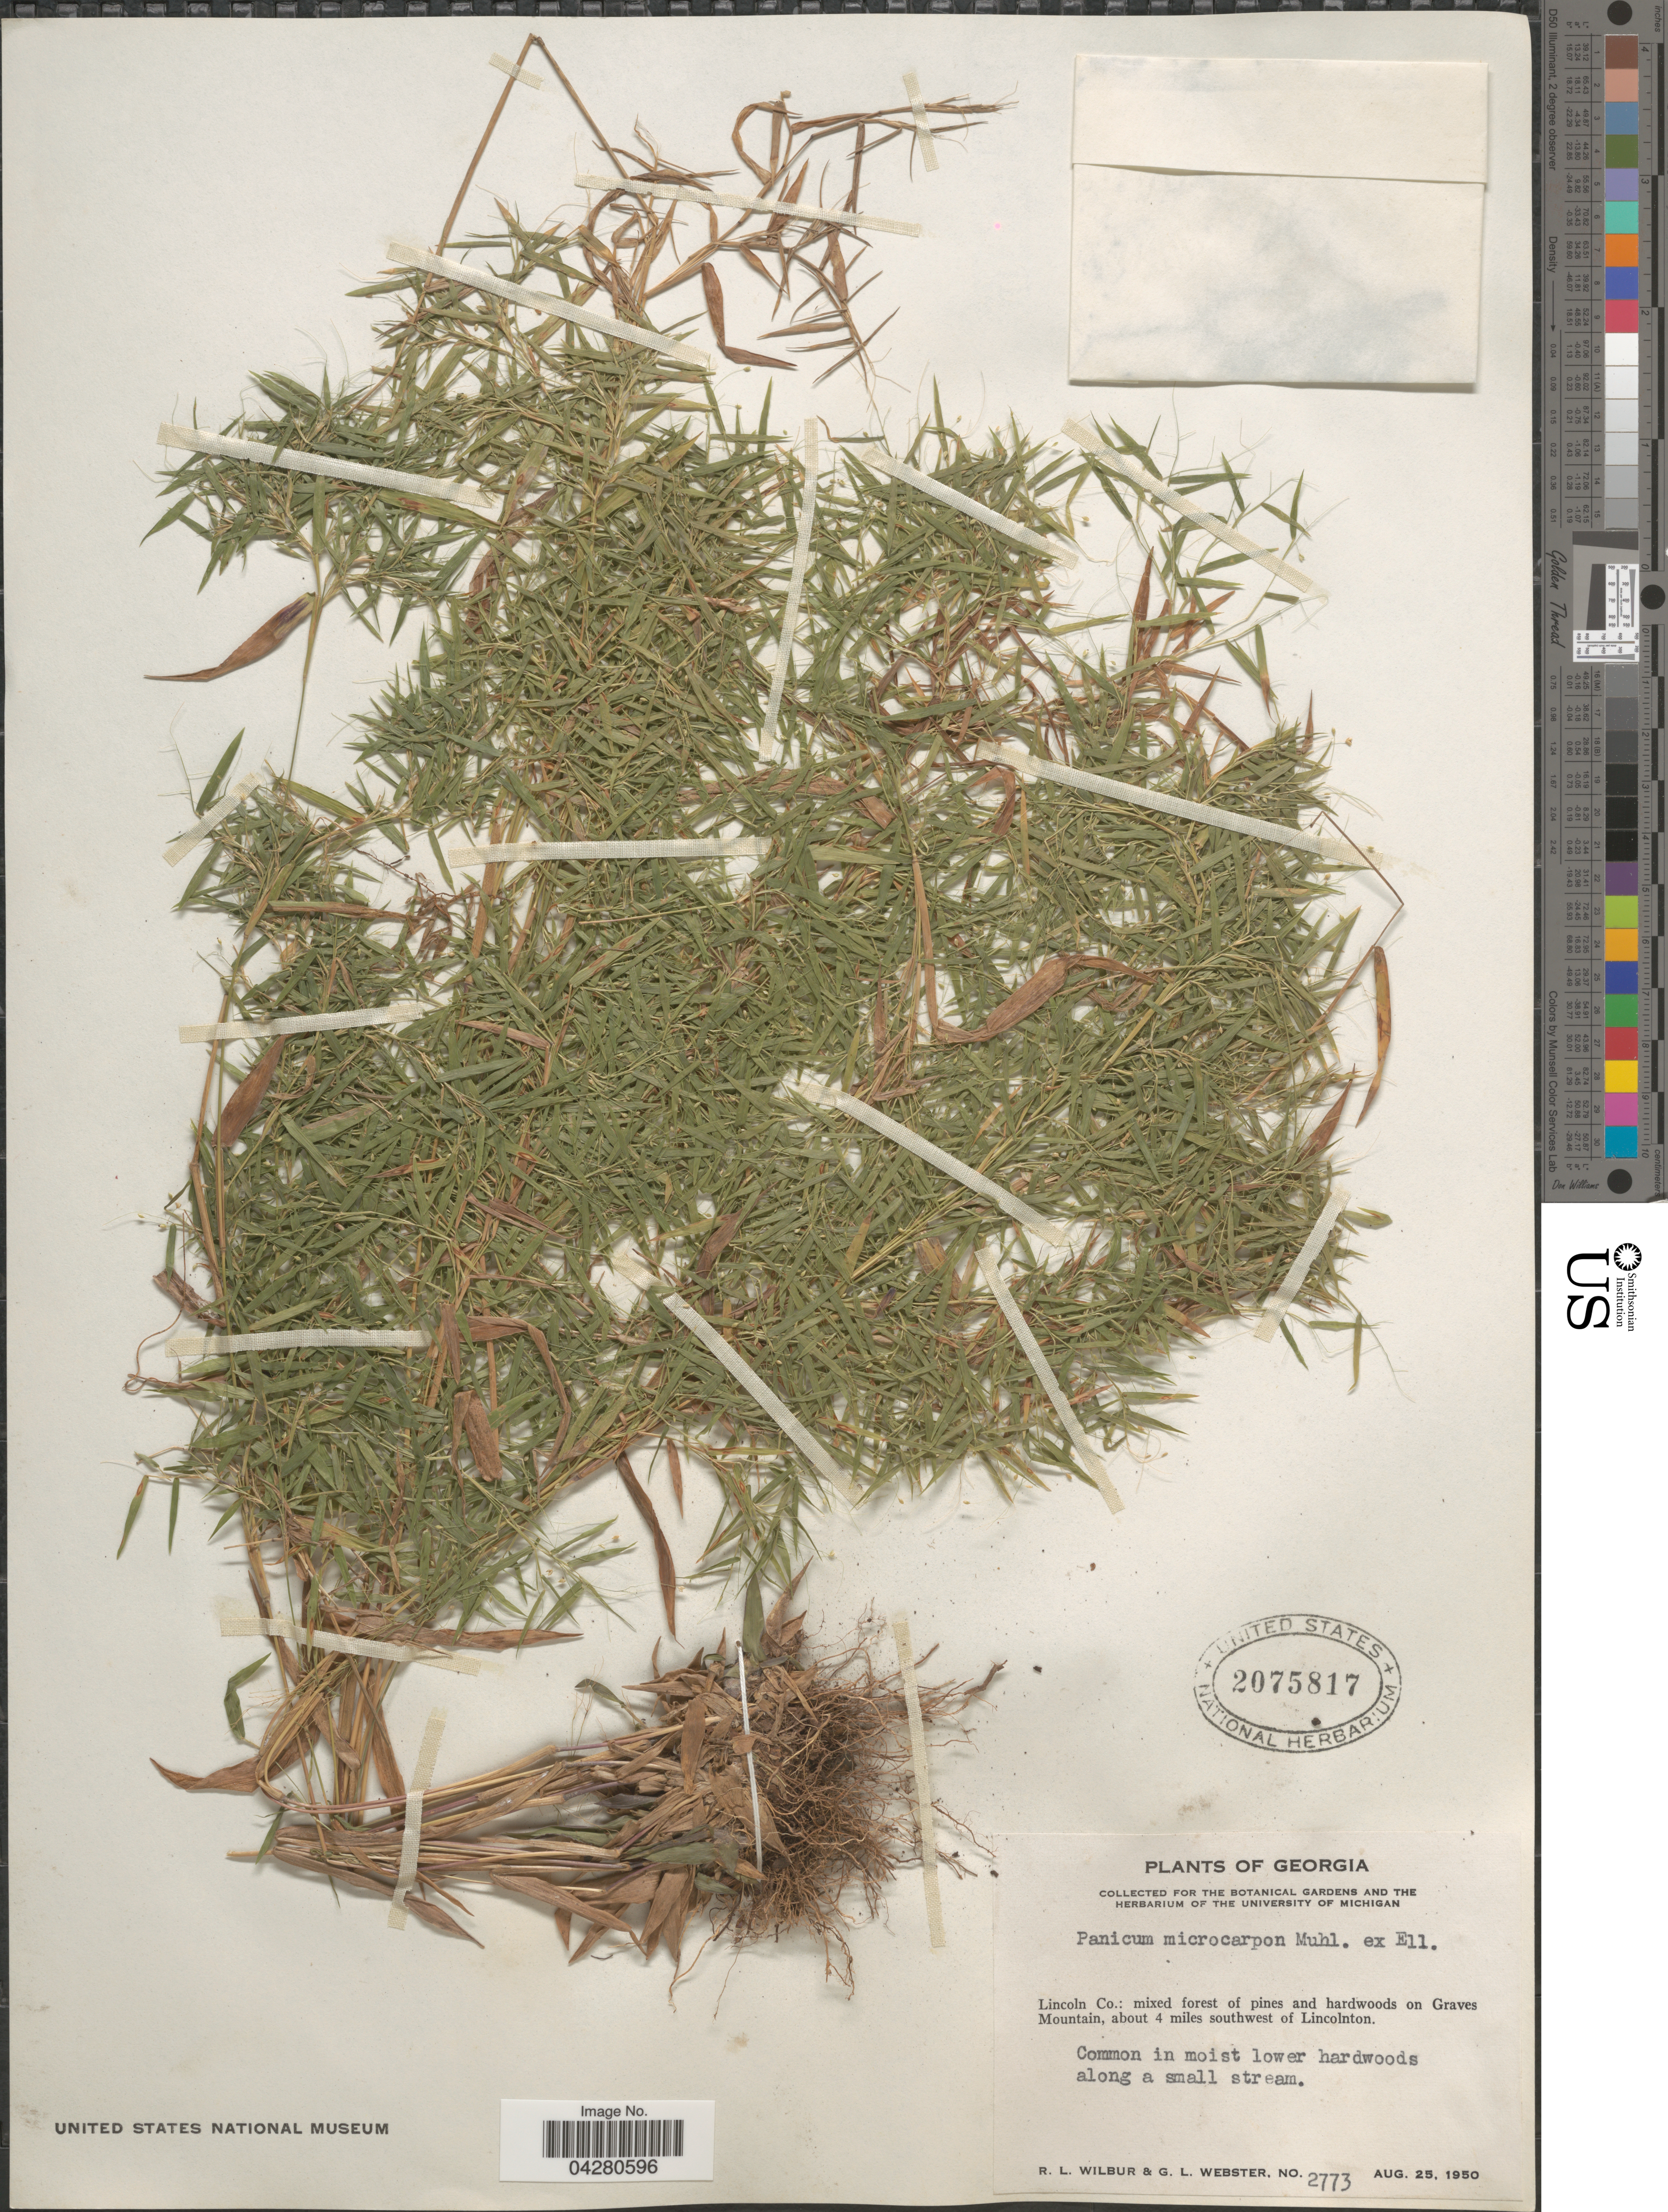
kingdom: Plantae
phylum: Tracheophyta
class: Liliopsida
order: Poales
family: Poaceae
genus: Dichanthelium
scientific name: Dichanthelium dichotomum var. dichotomum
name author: (L.) Gould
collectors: R. L. Wilbur & G. L. Webster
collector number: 2773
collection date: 1950-08-25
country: United States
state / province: Georgia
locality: Lincoln Co.: mixed forest of pines and hardwoods on Graves Mountain, about 4 miles southwest of Lincolnton. Along a small stream.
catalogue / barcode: US 2075817